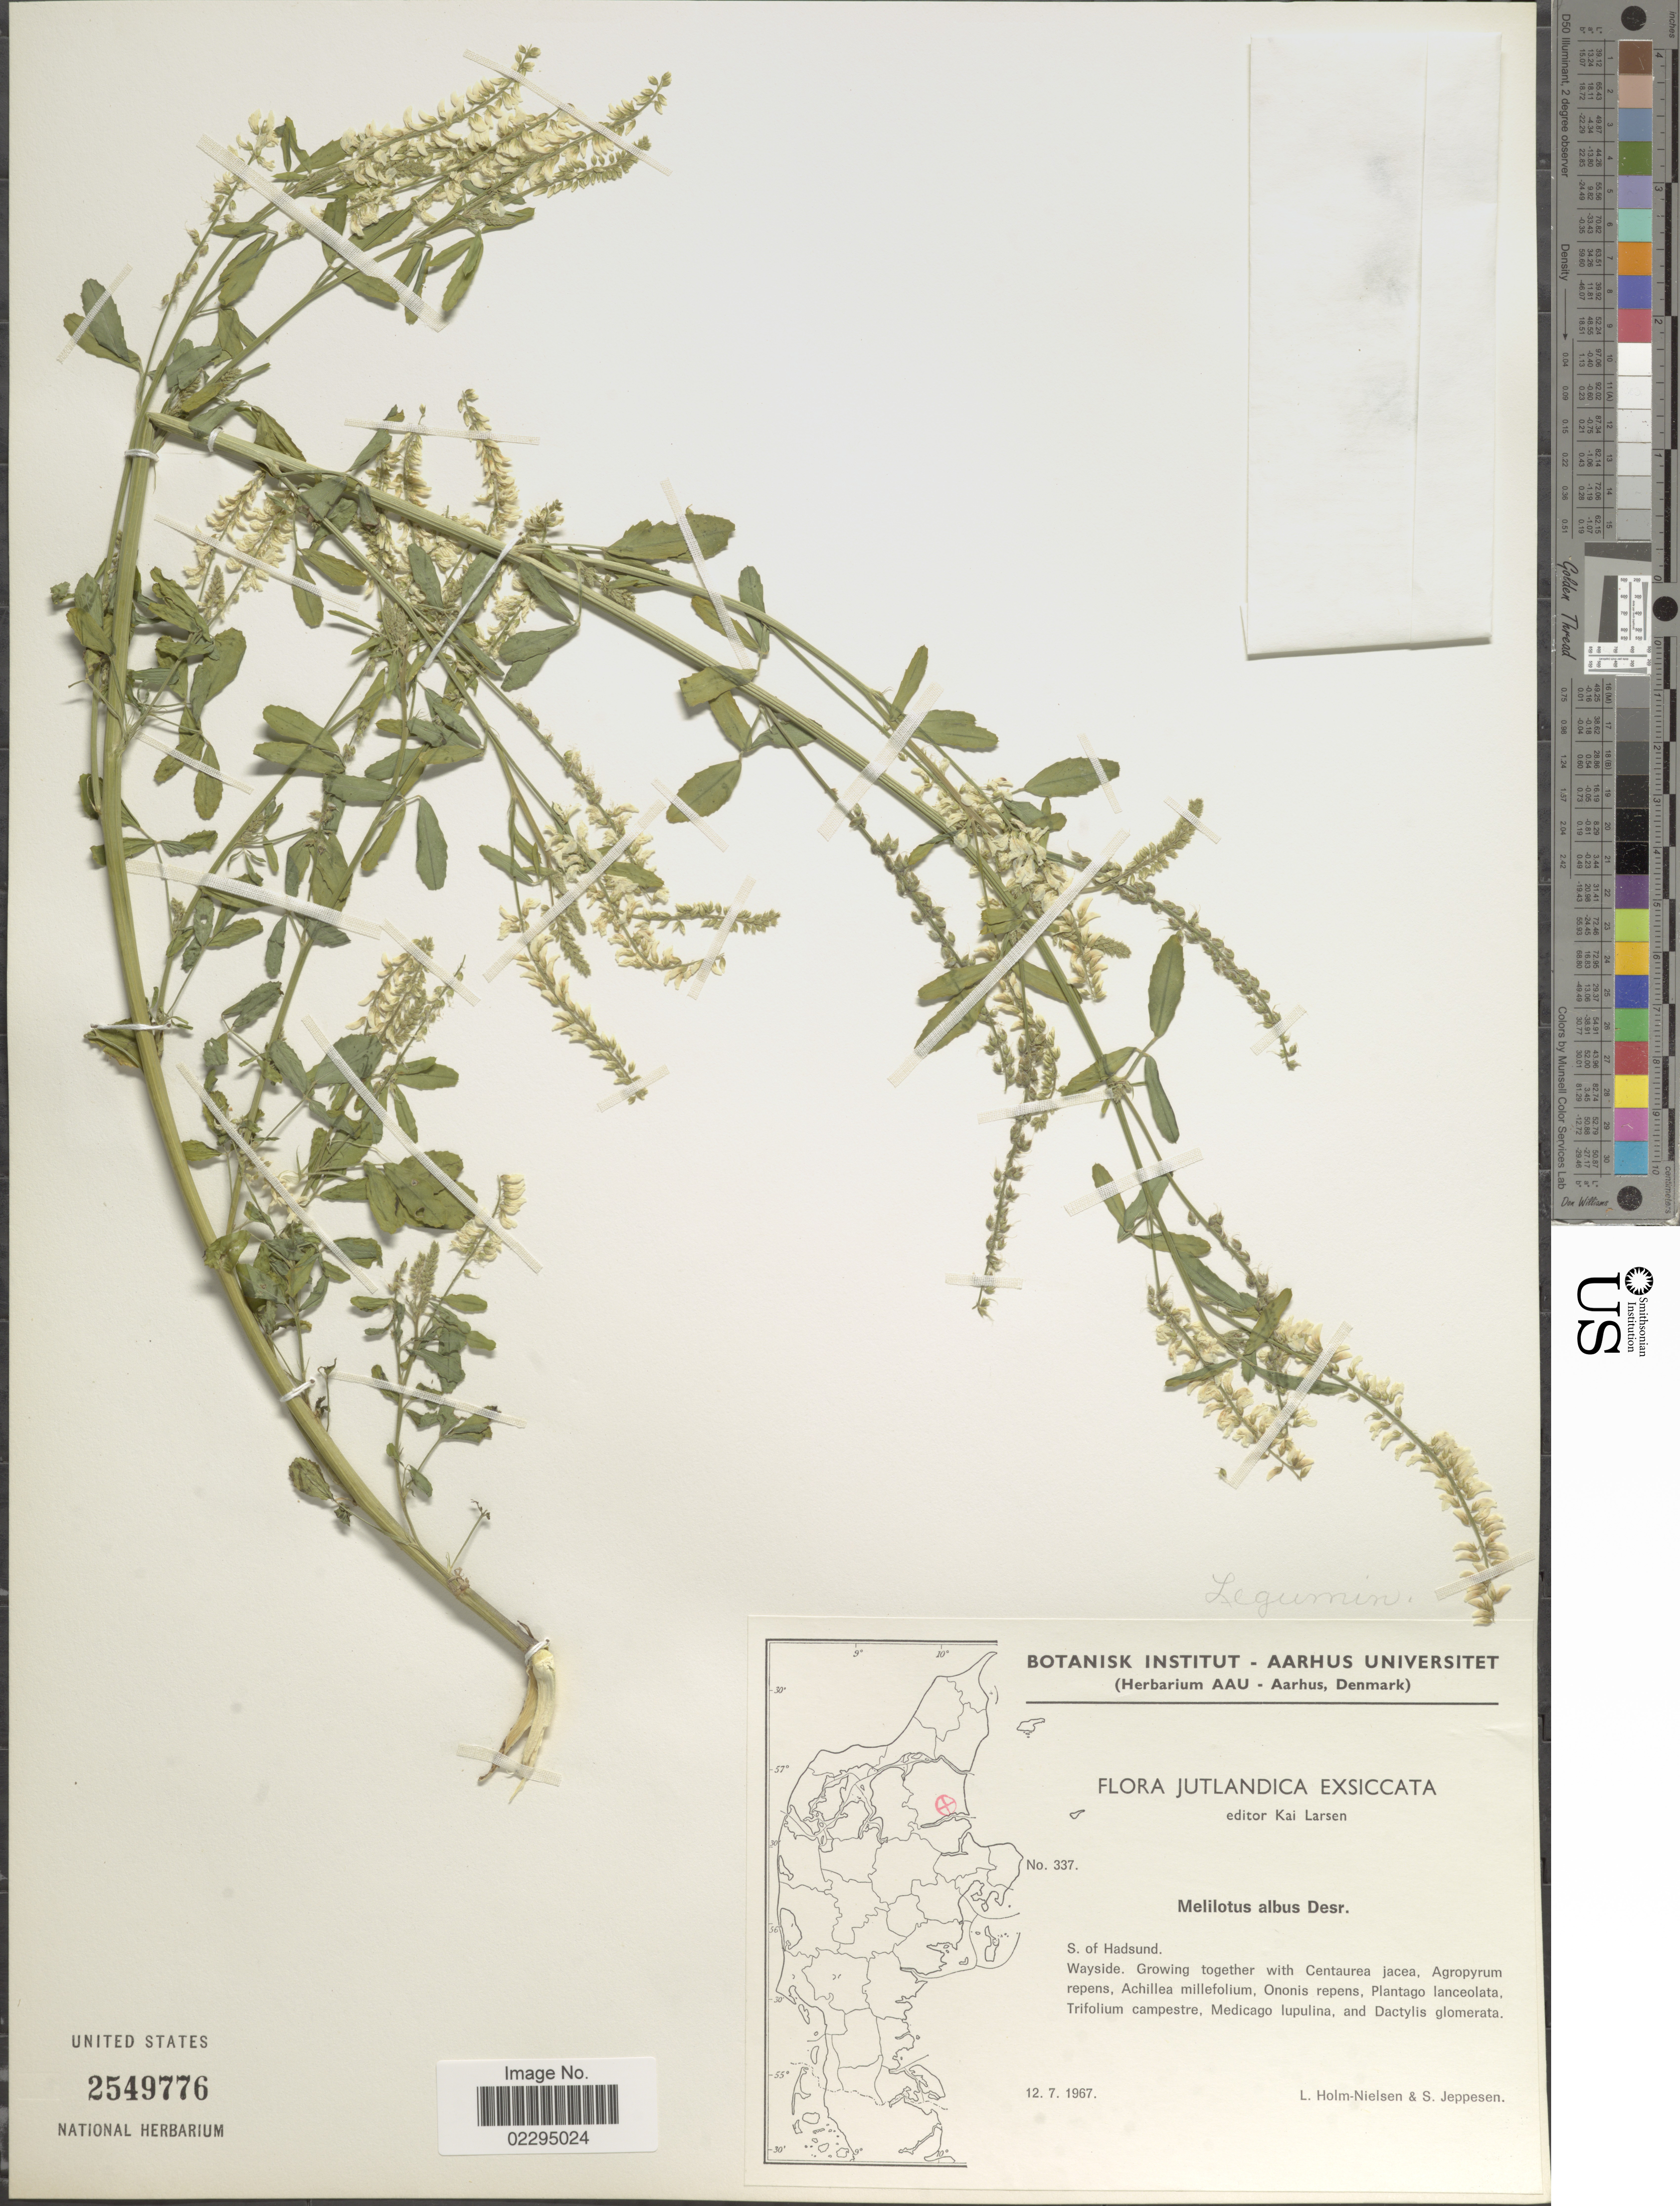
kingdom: Plantae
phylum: Tracheophyta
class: Magnoliopsida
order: Fabales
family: Fabaceae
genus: Melilotus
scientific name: Melilotus albus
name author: Medik.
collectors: L. B. Holm-Nielsen & S. Jeppesen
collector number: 337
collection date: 1967-07-12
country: Denmark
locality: Jutlandica, S. of Hadsund. Wayside.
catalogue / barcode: US 2549776